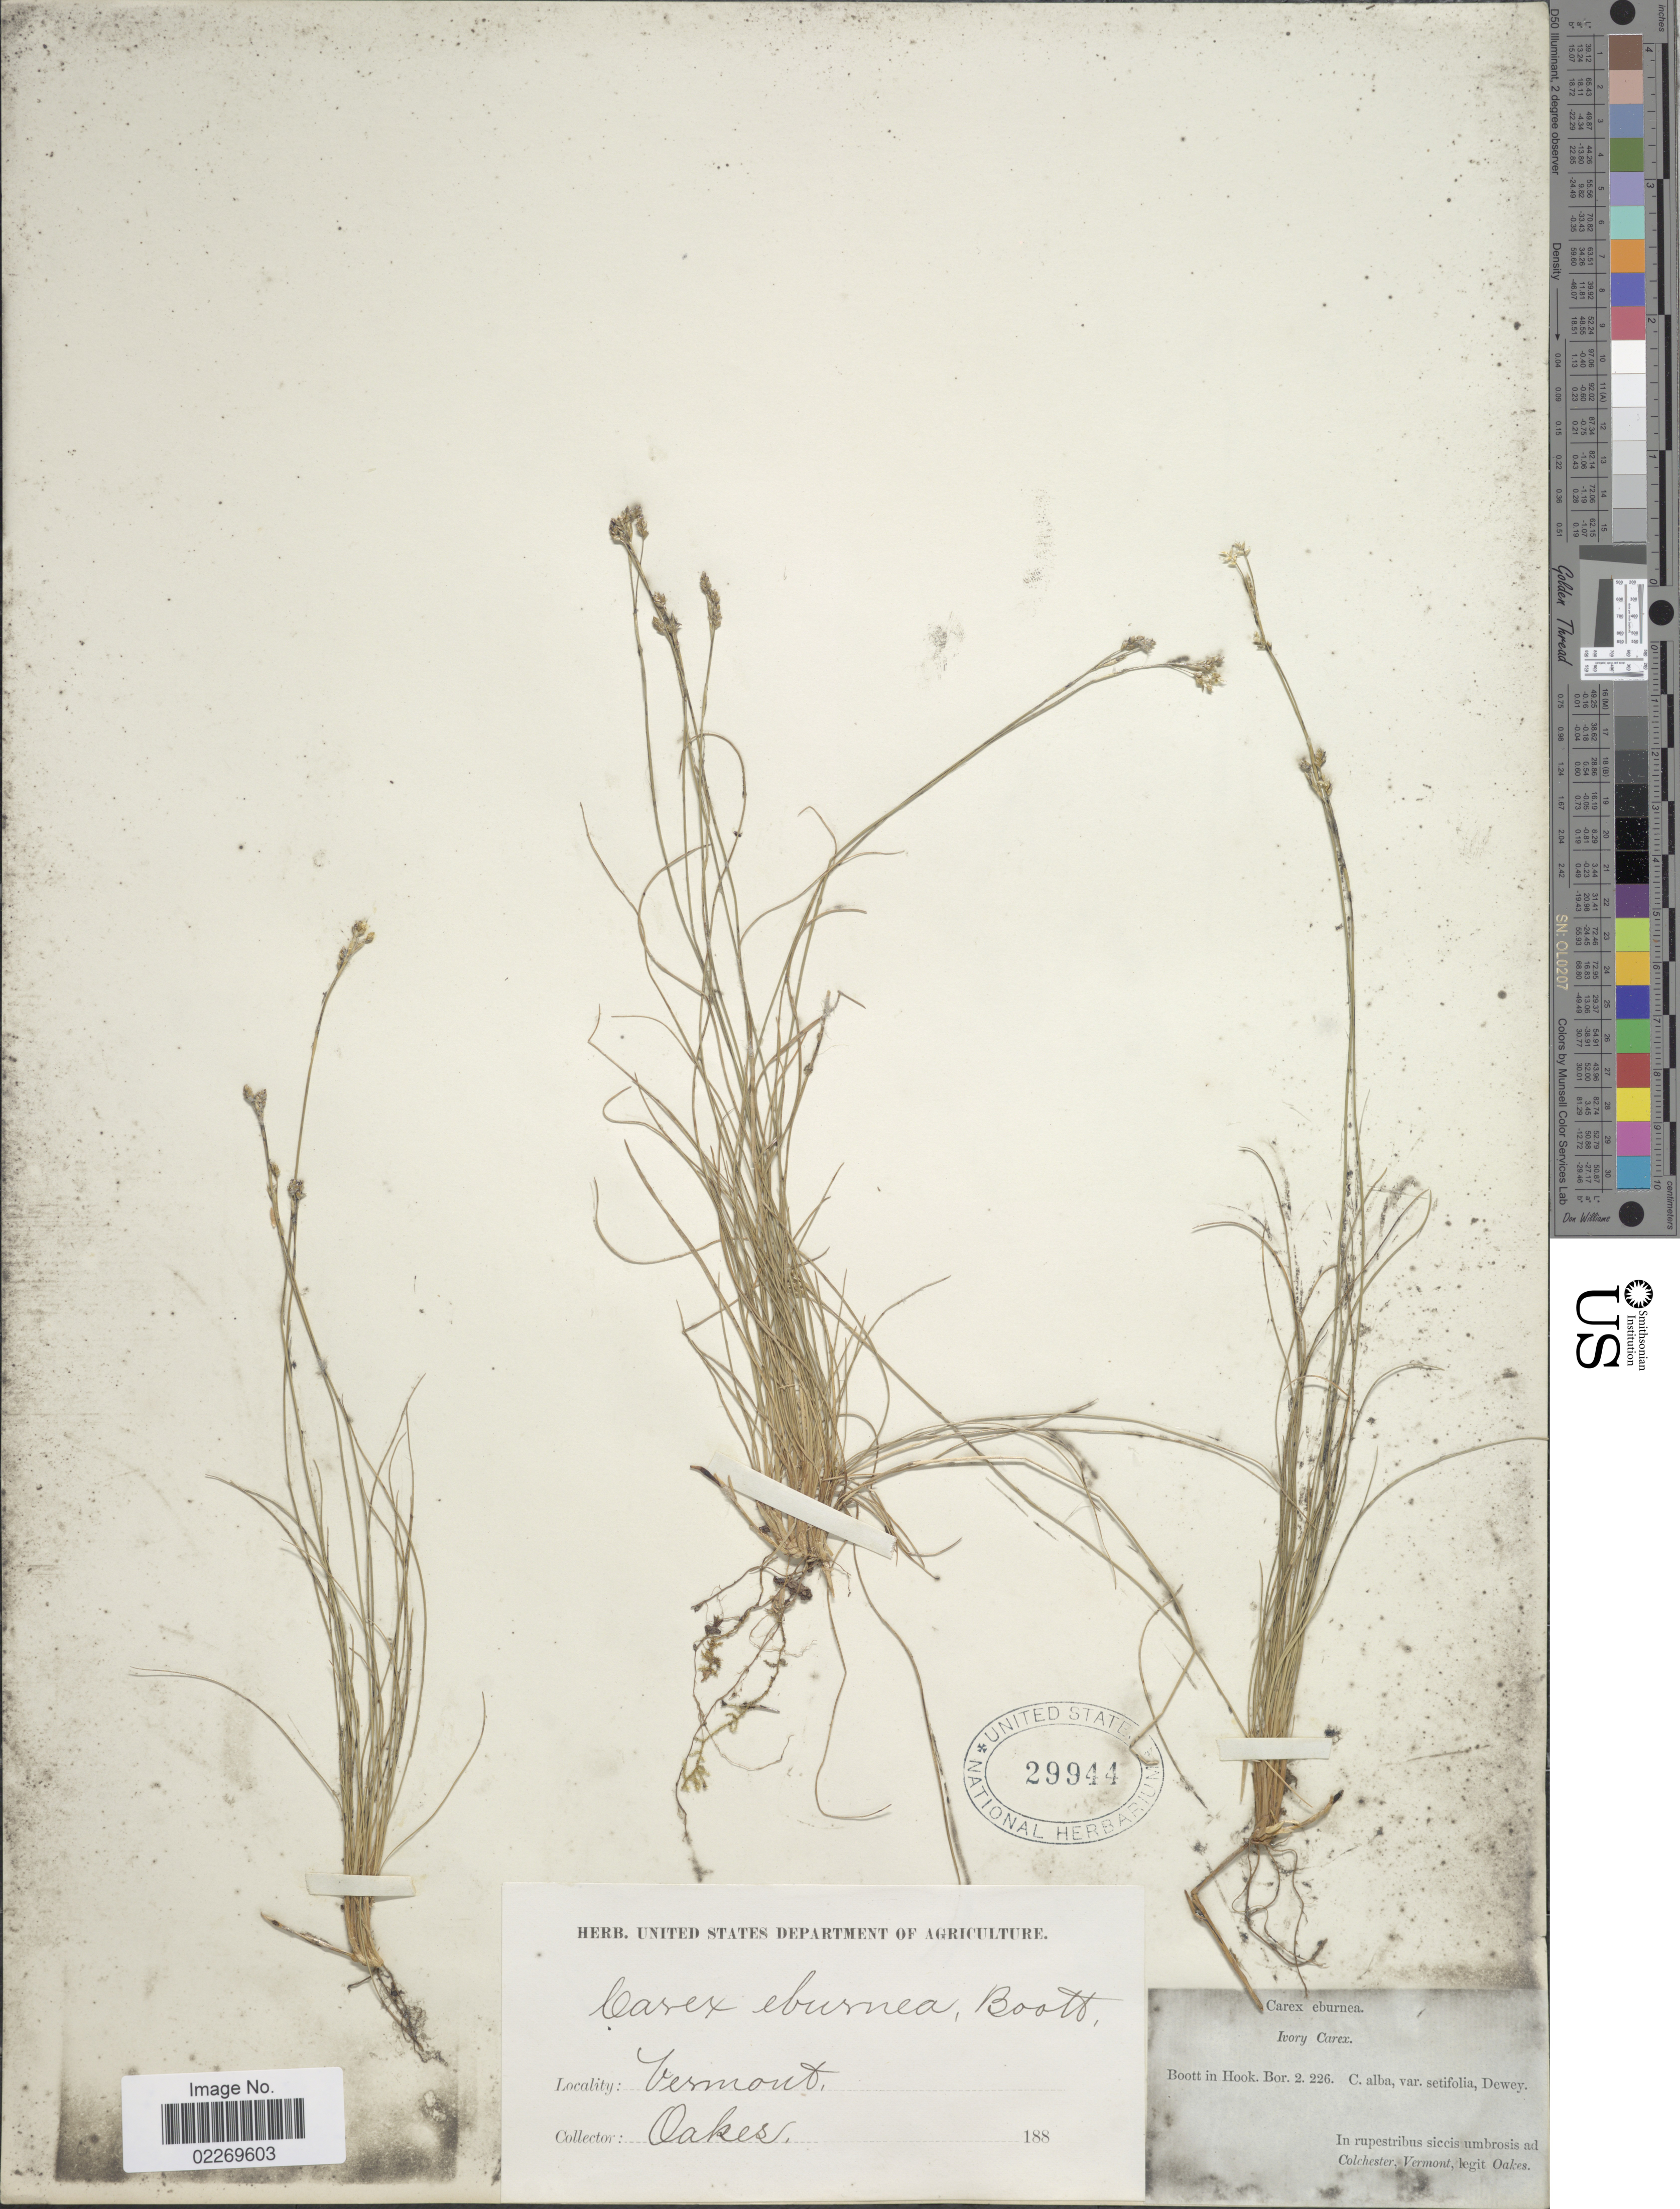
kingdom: Plantae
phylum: Tracheophyta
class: Liliopsida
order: Poales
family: Cyperaceae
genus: Carex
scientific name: Carex eburnea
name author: Boott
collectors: -. Oakes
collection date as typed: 188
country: United States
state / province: Vermont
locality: Colchester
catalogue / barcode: US 29944